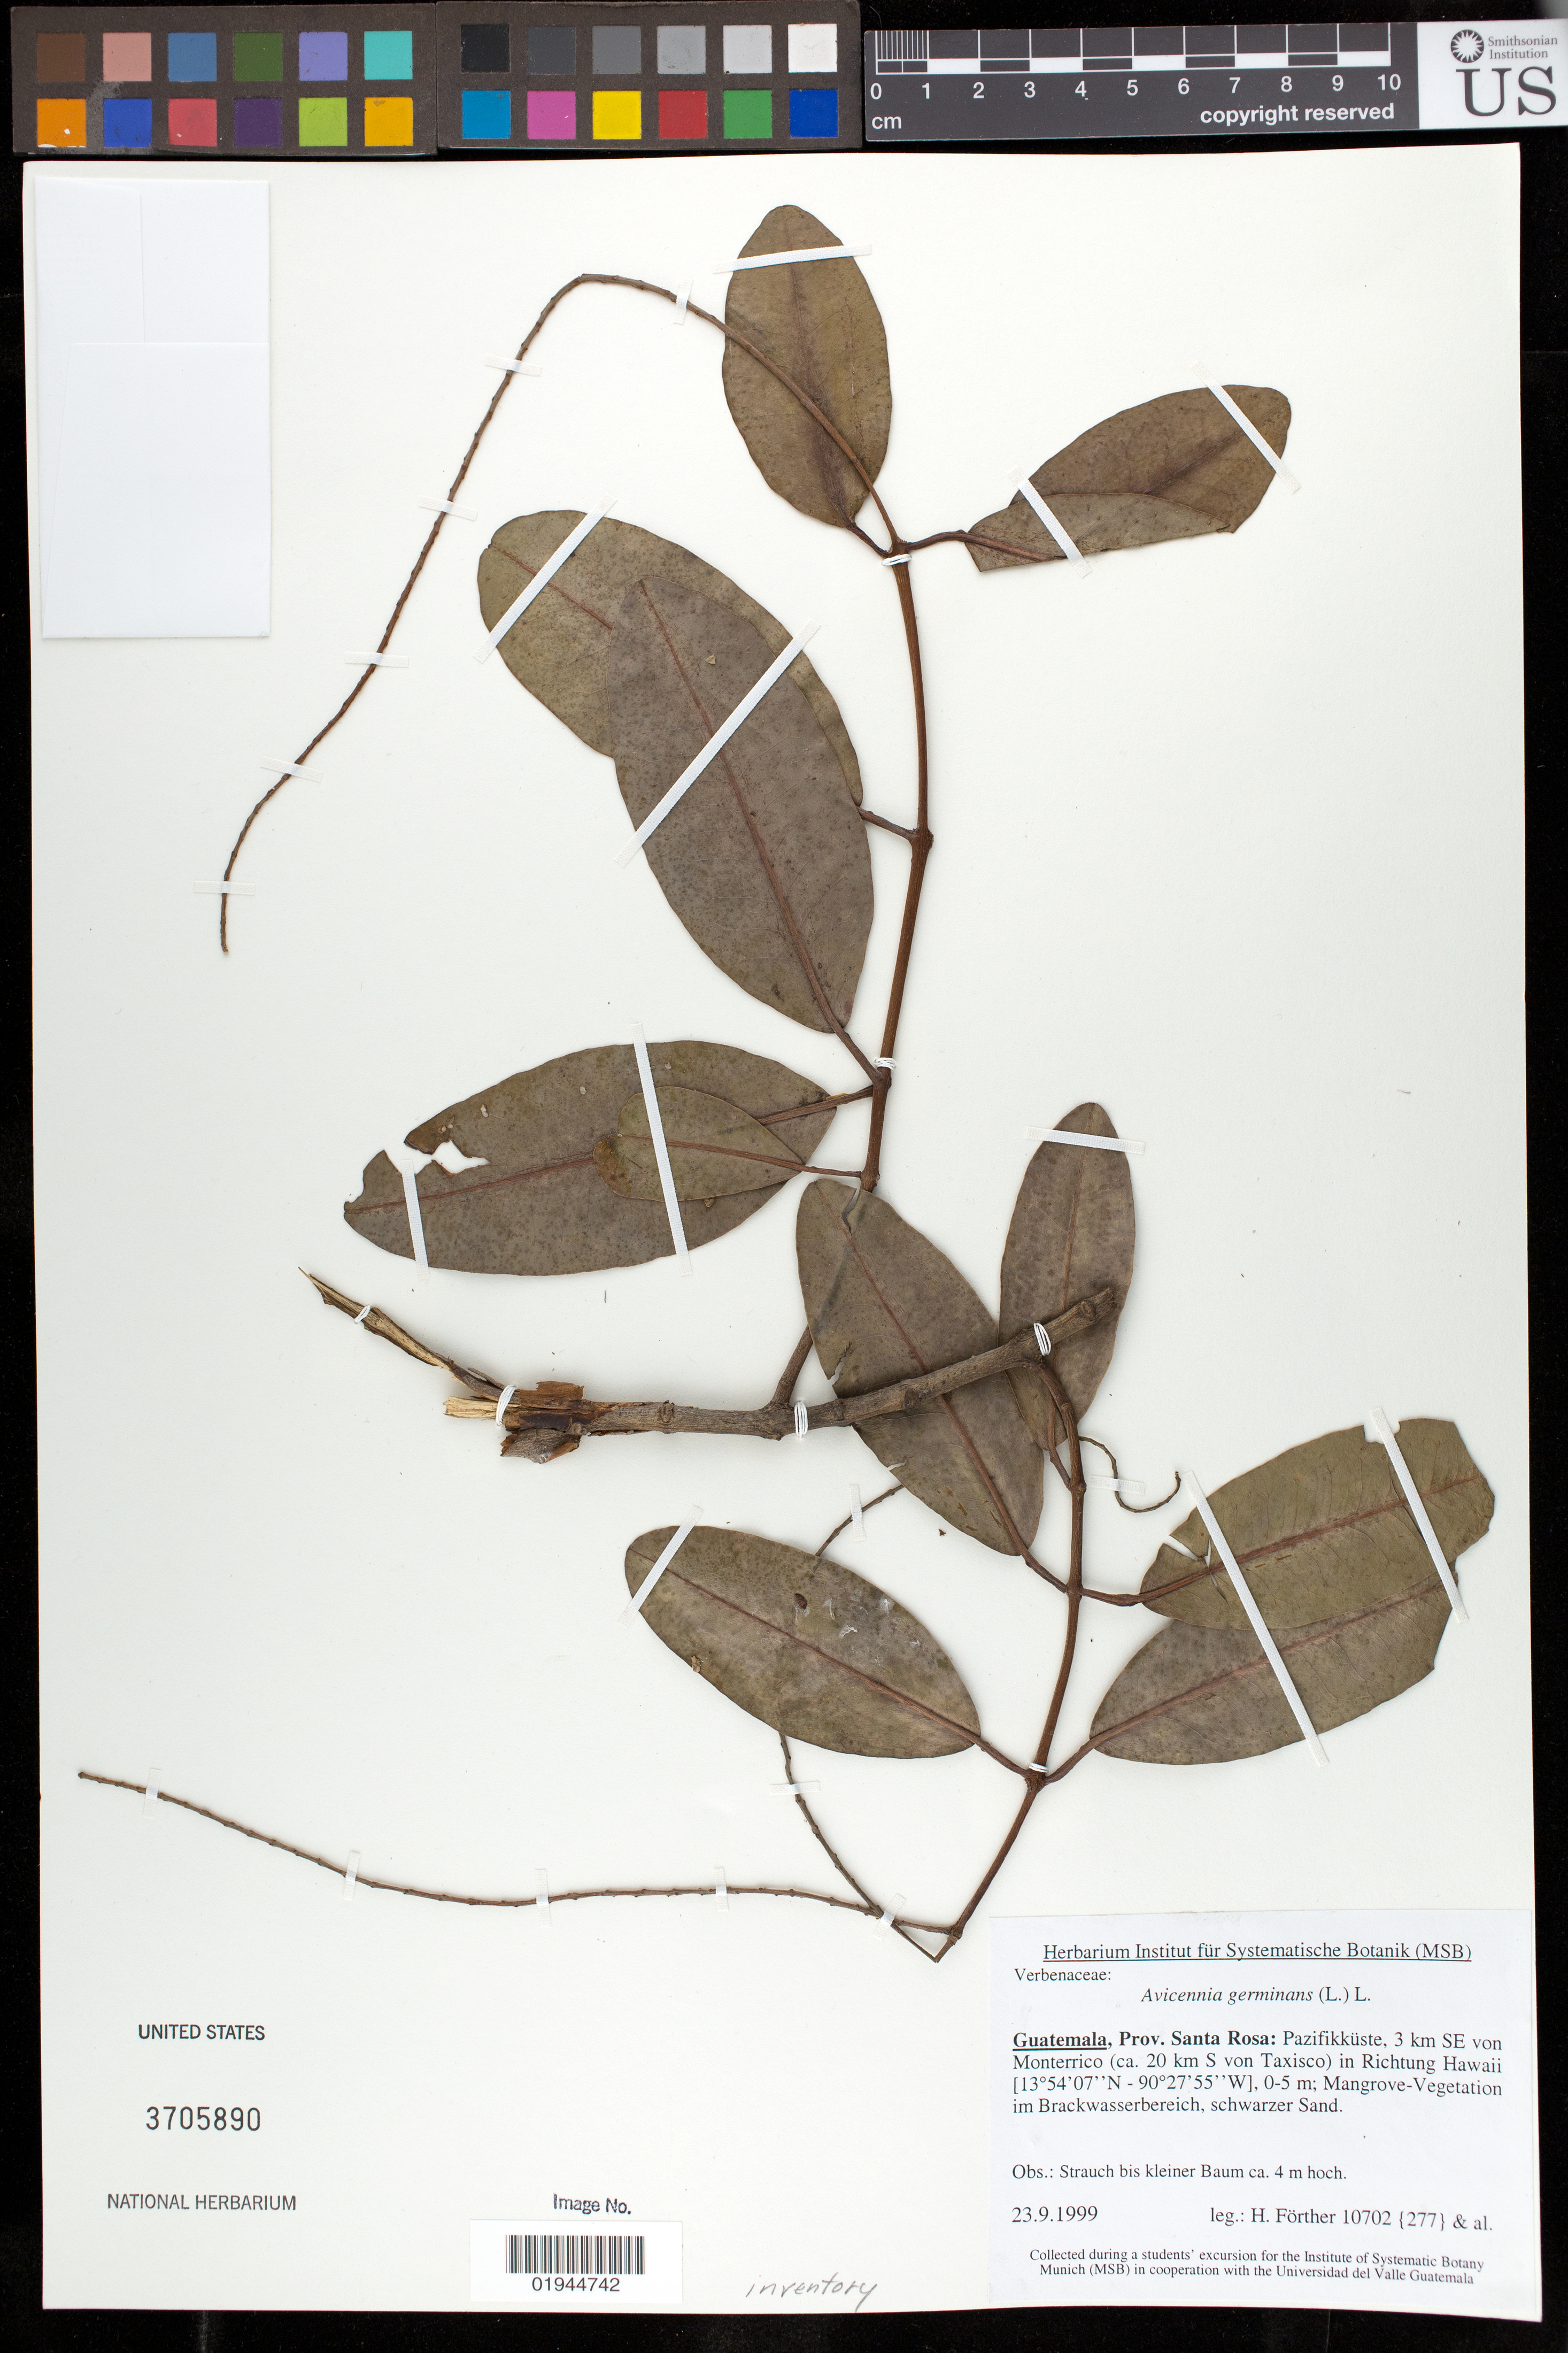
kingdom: Plantae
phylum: Tracheophyta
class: Magnoliopsida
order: Lamiales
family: Acanthaceae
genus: Avicennia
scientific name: Avicennia germinans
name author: (L.) L.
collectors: H. Förther & et al.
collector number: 10702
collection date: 1999-09-23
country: Guatemala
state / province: Santa Rosa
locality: Pazifikküste, 3 km Se von Monterrico (ca. 20 km S von Taxisco) in Richtung Hawaii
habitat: Mangrove-Vegetation im Brackwasserbereich, schwarzer Sand.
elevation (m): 0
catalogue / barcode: US 3705890